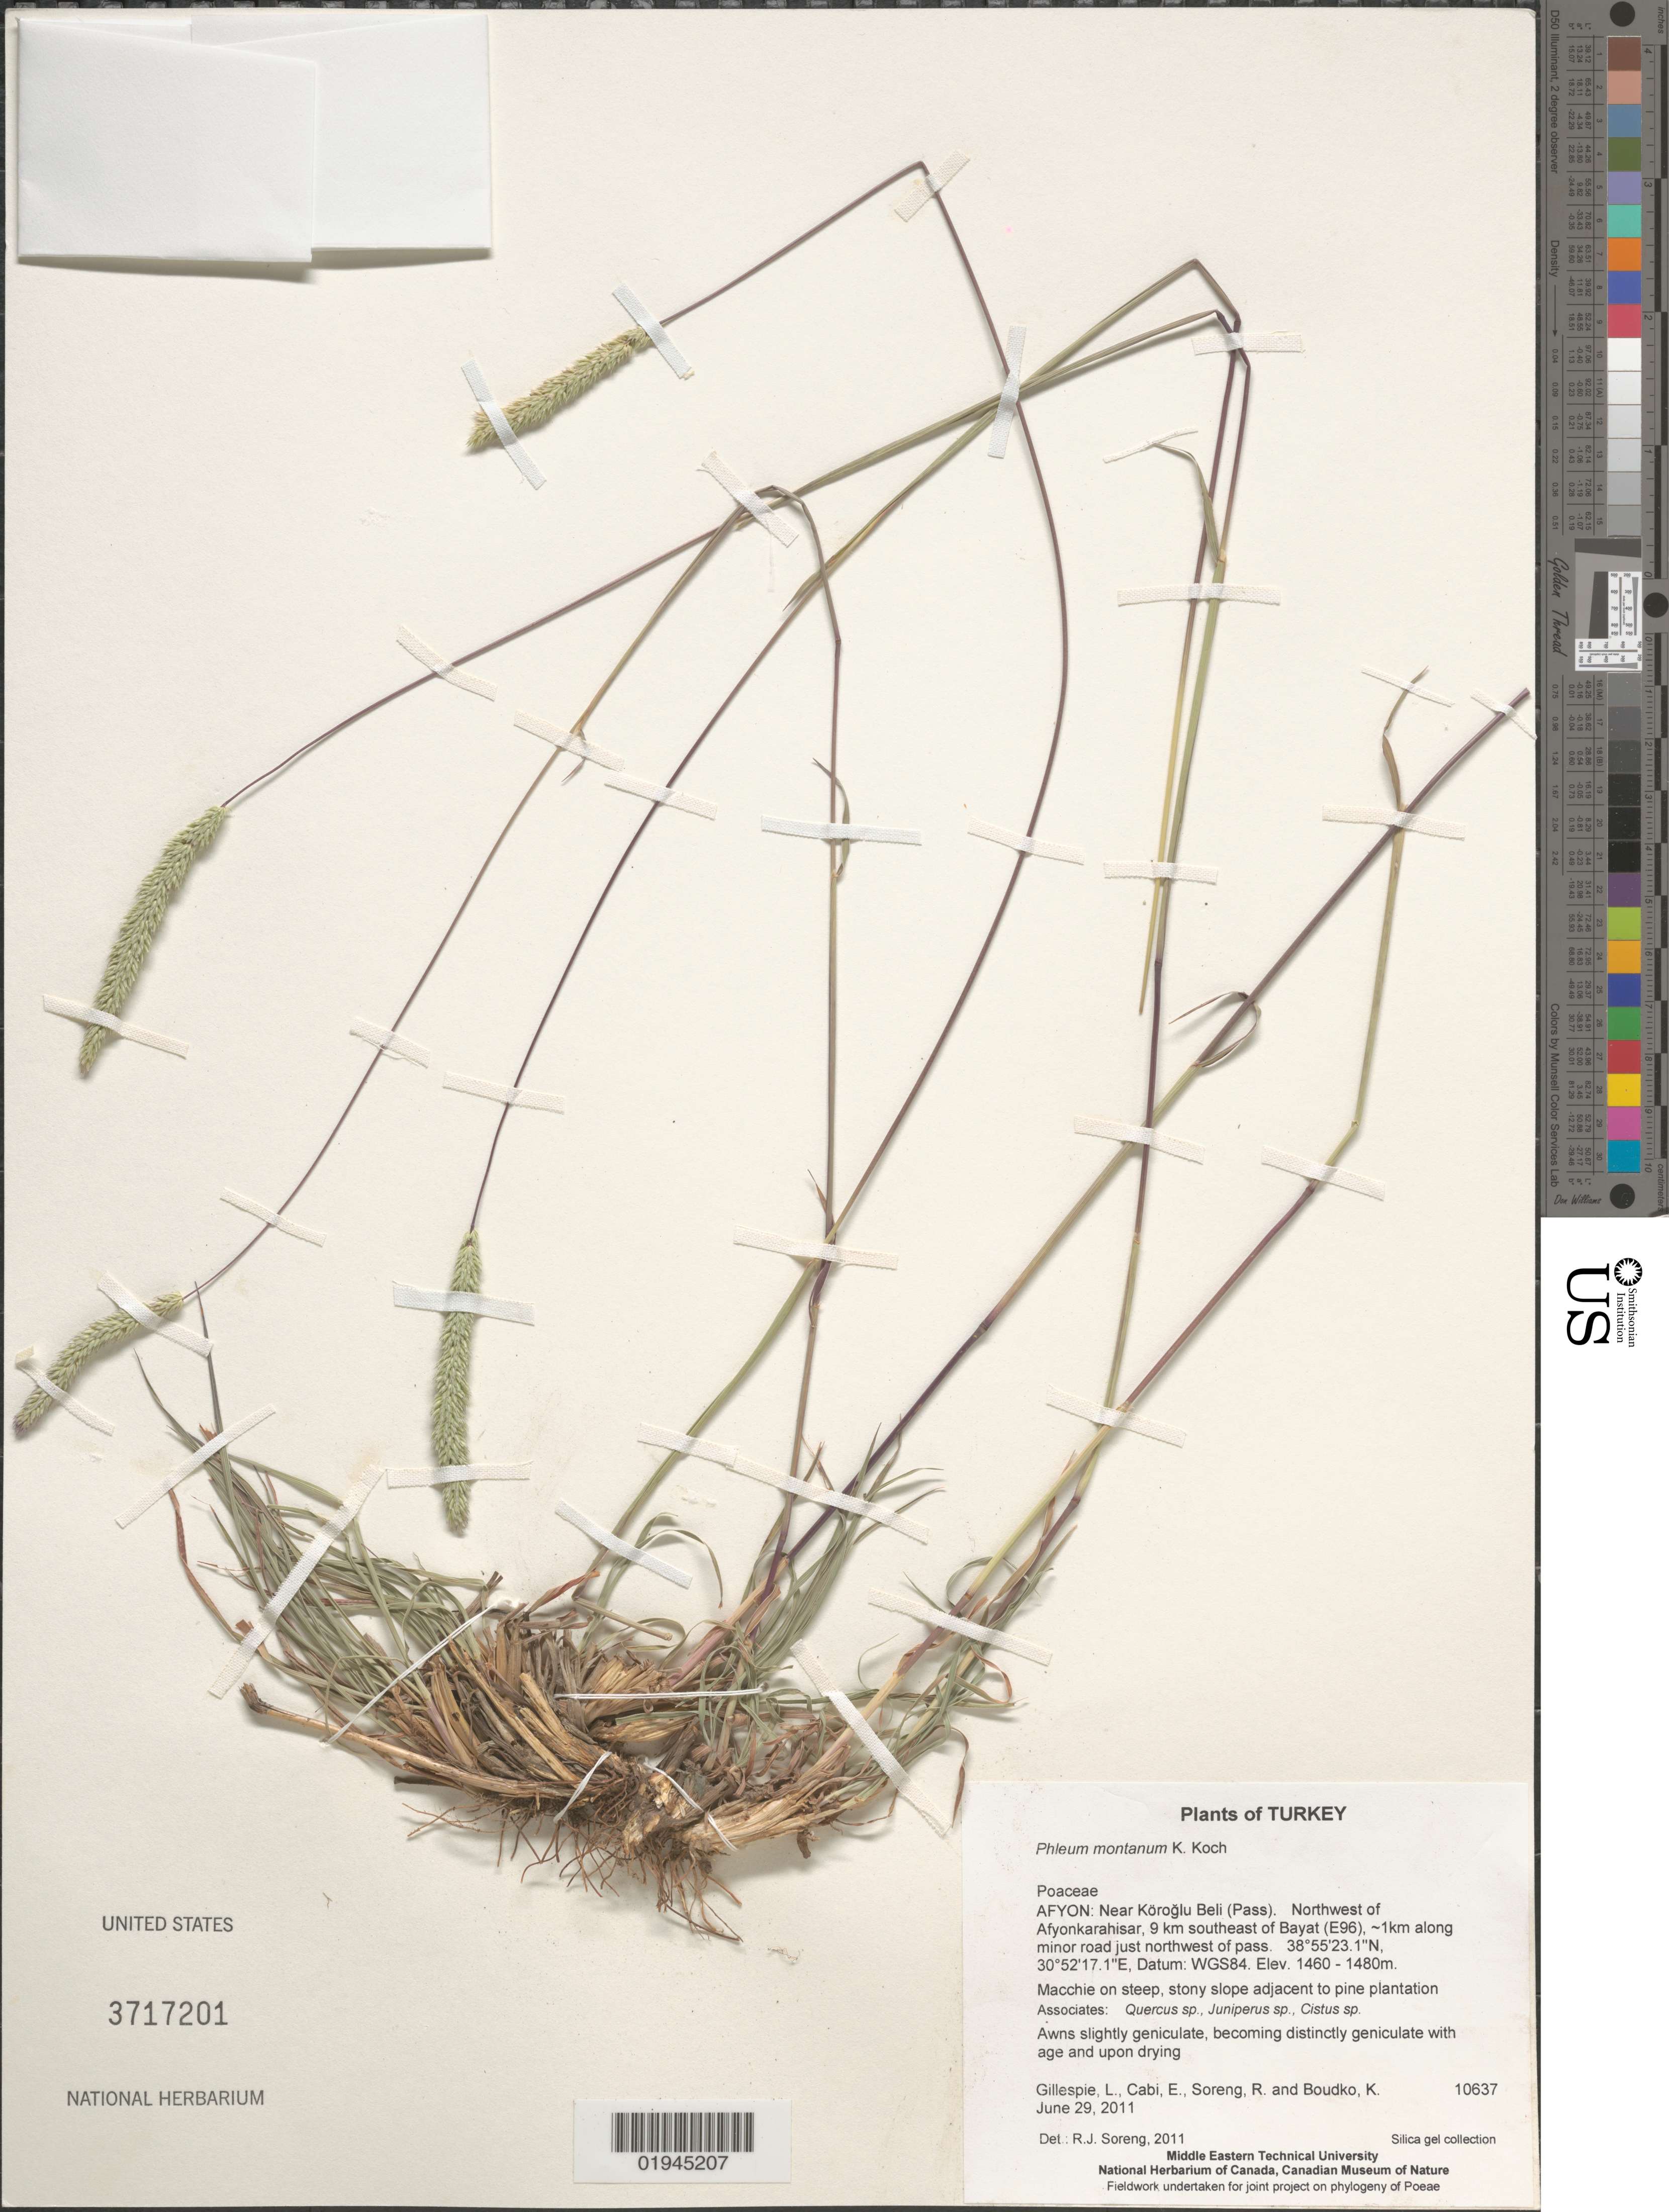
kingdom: Plantae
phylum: Tracheophyta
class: Liliopsida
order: Poales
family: Poaceae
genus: Phleum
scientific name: Phleum montanum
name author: K. Koch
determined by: Soreng, Robert J., Research Associate (BOT), Smithsonian Institution - National Museum of Natural History (UNITED STATES)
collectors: L. J. Gillespie, E. Cabi, R. J. Soreng & K. Boudko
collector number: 10637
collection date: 2011-06-29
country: Turkey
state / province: Afyonkarahisar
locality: Near Köroglu Beli (Pass). Northwest of Afyonkarahisar, 9 km southeast of Bayat (E96), ~1km along minor road just northwest of pass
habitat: Macchie on steep, stony slope adjacent to pine plantation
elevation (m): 1460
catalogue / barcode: US 3717201